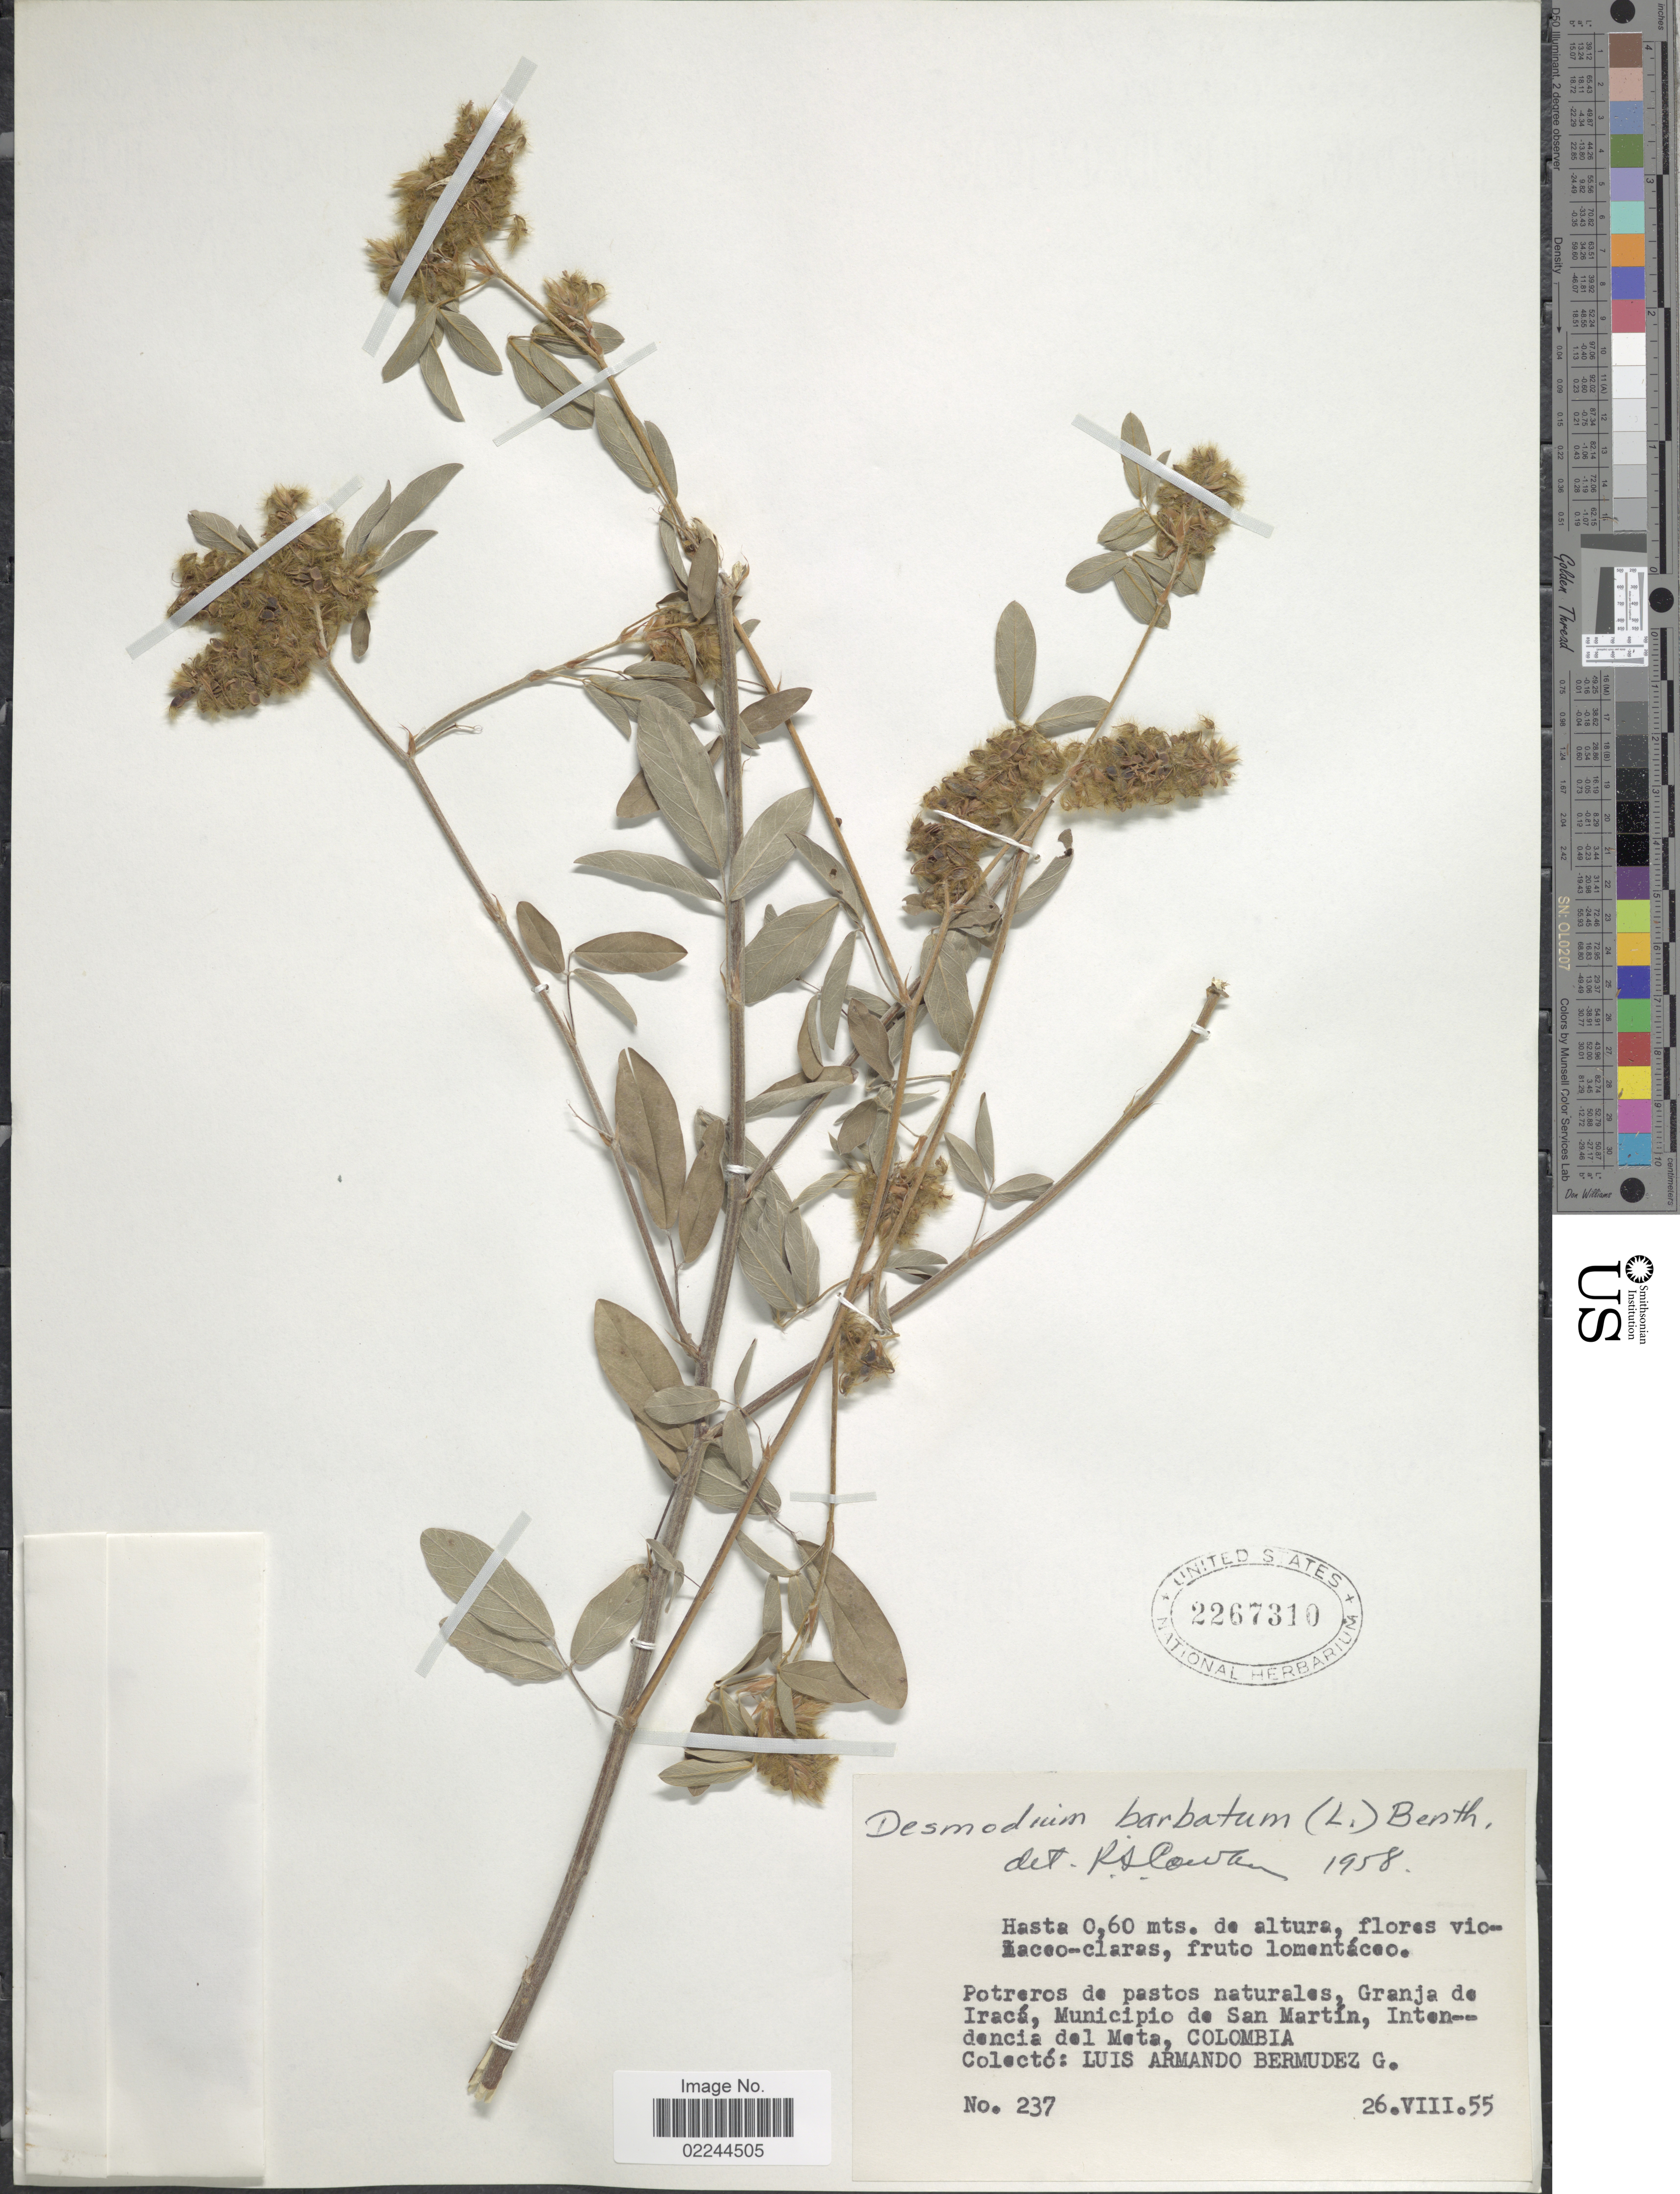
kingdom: Plantae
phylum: Tracheophyta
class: Magnoliopsida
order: Fabales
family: Fabaceae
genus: Grona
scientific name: Grona barbata var. barbata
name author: (L.) H. Ohashi & K. Ohashi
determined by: Strong, Mark T., (BOT), Smithsonian Institution - National Museum of Natural History (UNITED STATES)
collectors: L. Bermudez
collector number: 237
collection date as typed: Transcribed d/m/y: 26/8/55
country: Colombia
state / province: Meta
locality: Granja de Iraca, Municipio de San Martin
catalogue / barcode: US 2267310